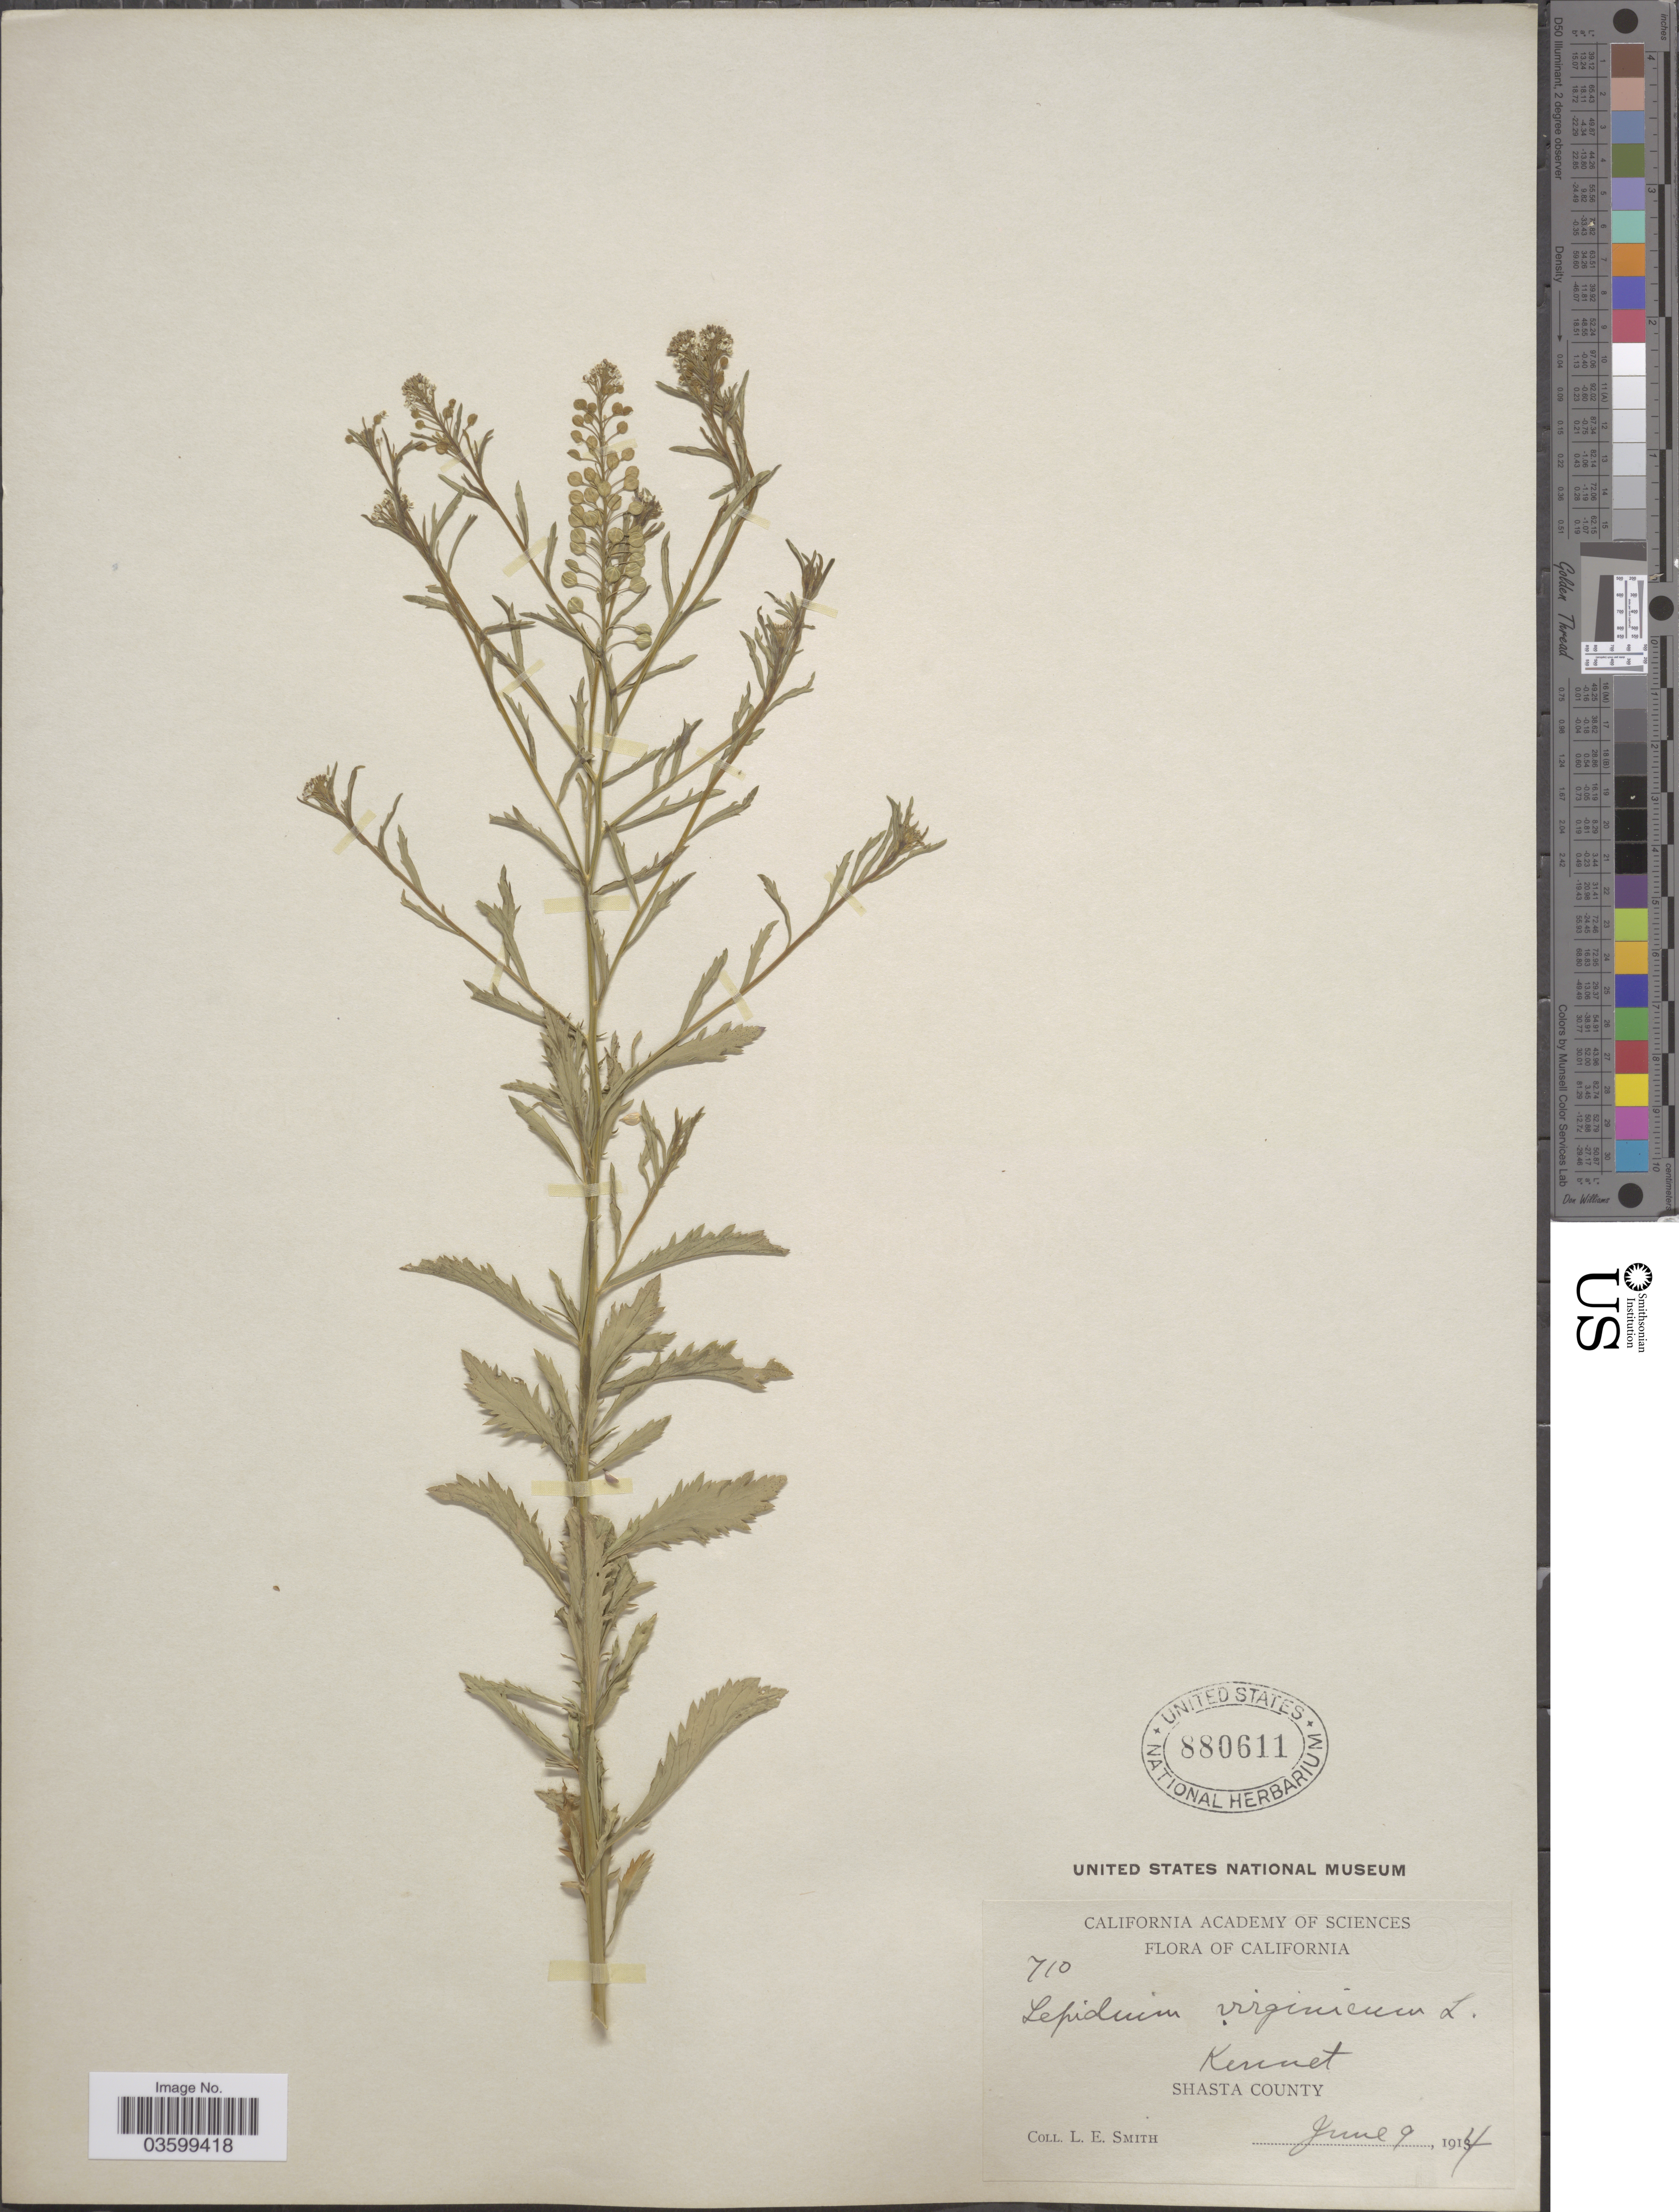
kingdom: Plantae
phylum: Tracheophyta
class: Magnoliopsida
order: Brassicales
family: Brassicaceae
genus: Lepidium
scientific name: Lepidium virginicum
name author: L.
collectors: L. E. Smith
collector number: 710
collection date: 1914-06-09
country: United States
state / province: California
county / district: Shasta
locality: Kennet. Shasta County.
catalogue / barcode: US 880611